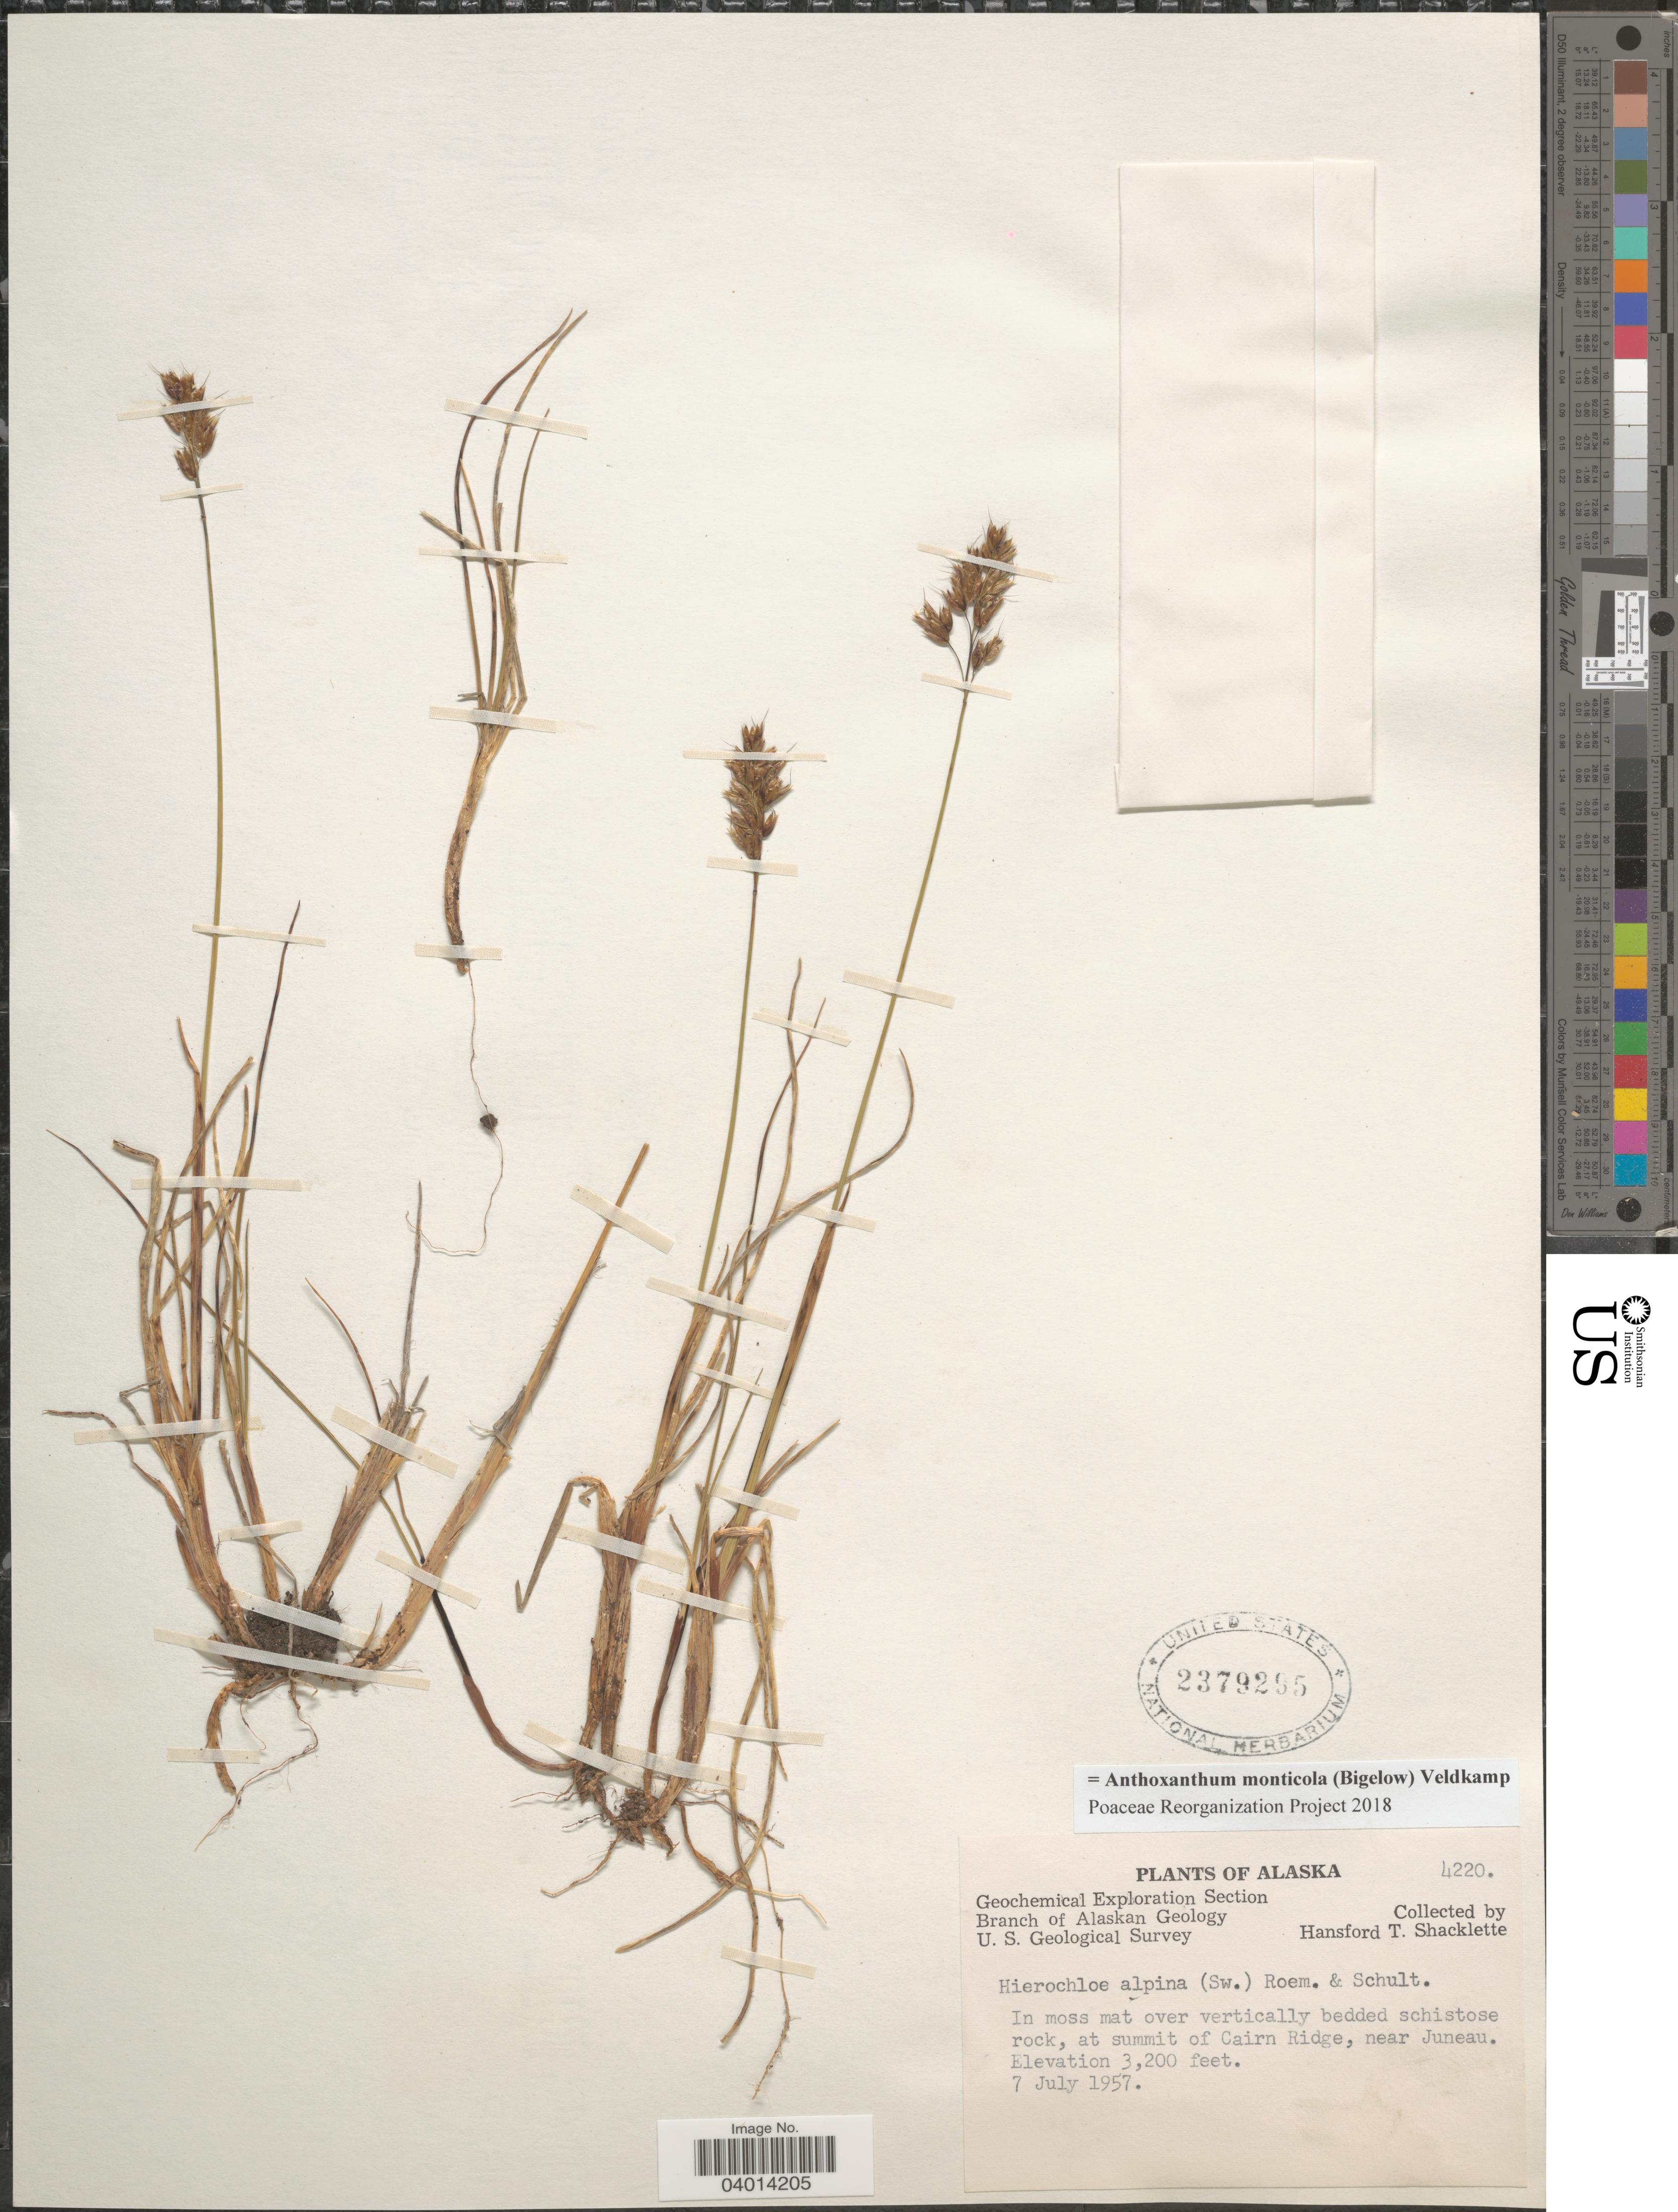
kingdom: Plantae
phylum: Tracheophyta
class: Liliopsida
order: Poales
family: Poaceae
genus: Anthoxanthum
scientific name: Anthoxanthum monticola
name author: (Bigelow) Veldkamp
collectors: H. Shacklette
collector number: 4220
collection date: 1957-07-07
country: United States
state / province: Alaska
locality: At summit of Cairn Ridge, near Juneau.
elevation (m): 975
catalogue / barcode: US 2379295